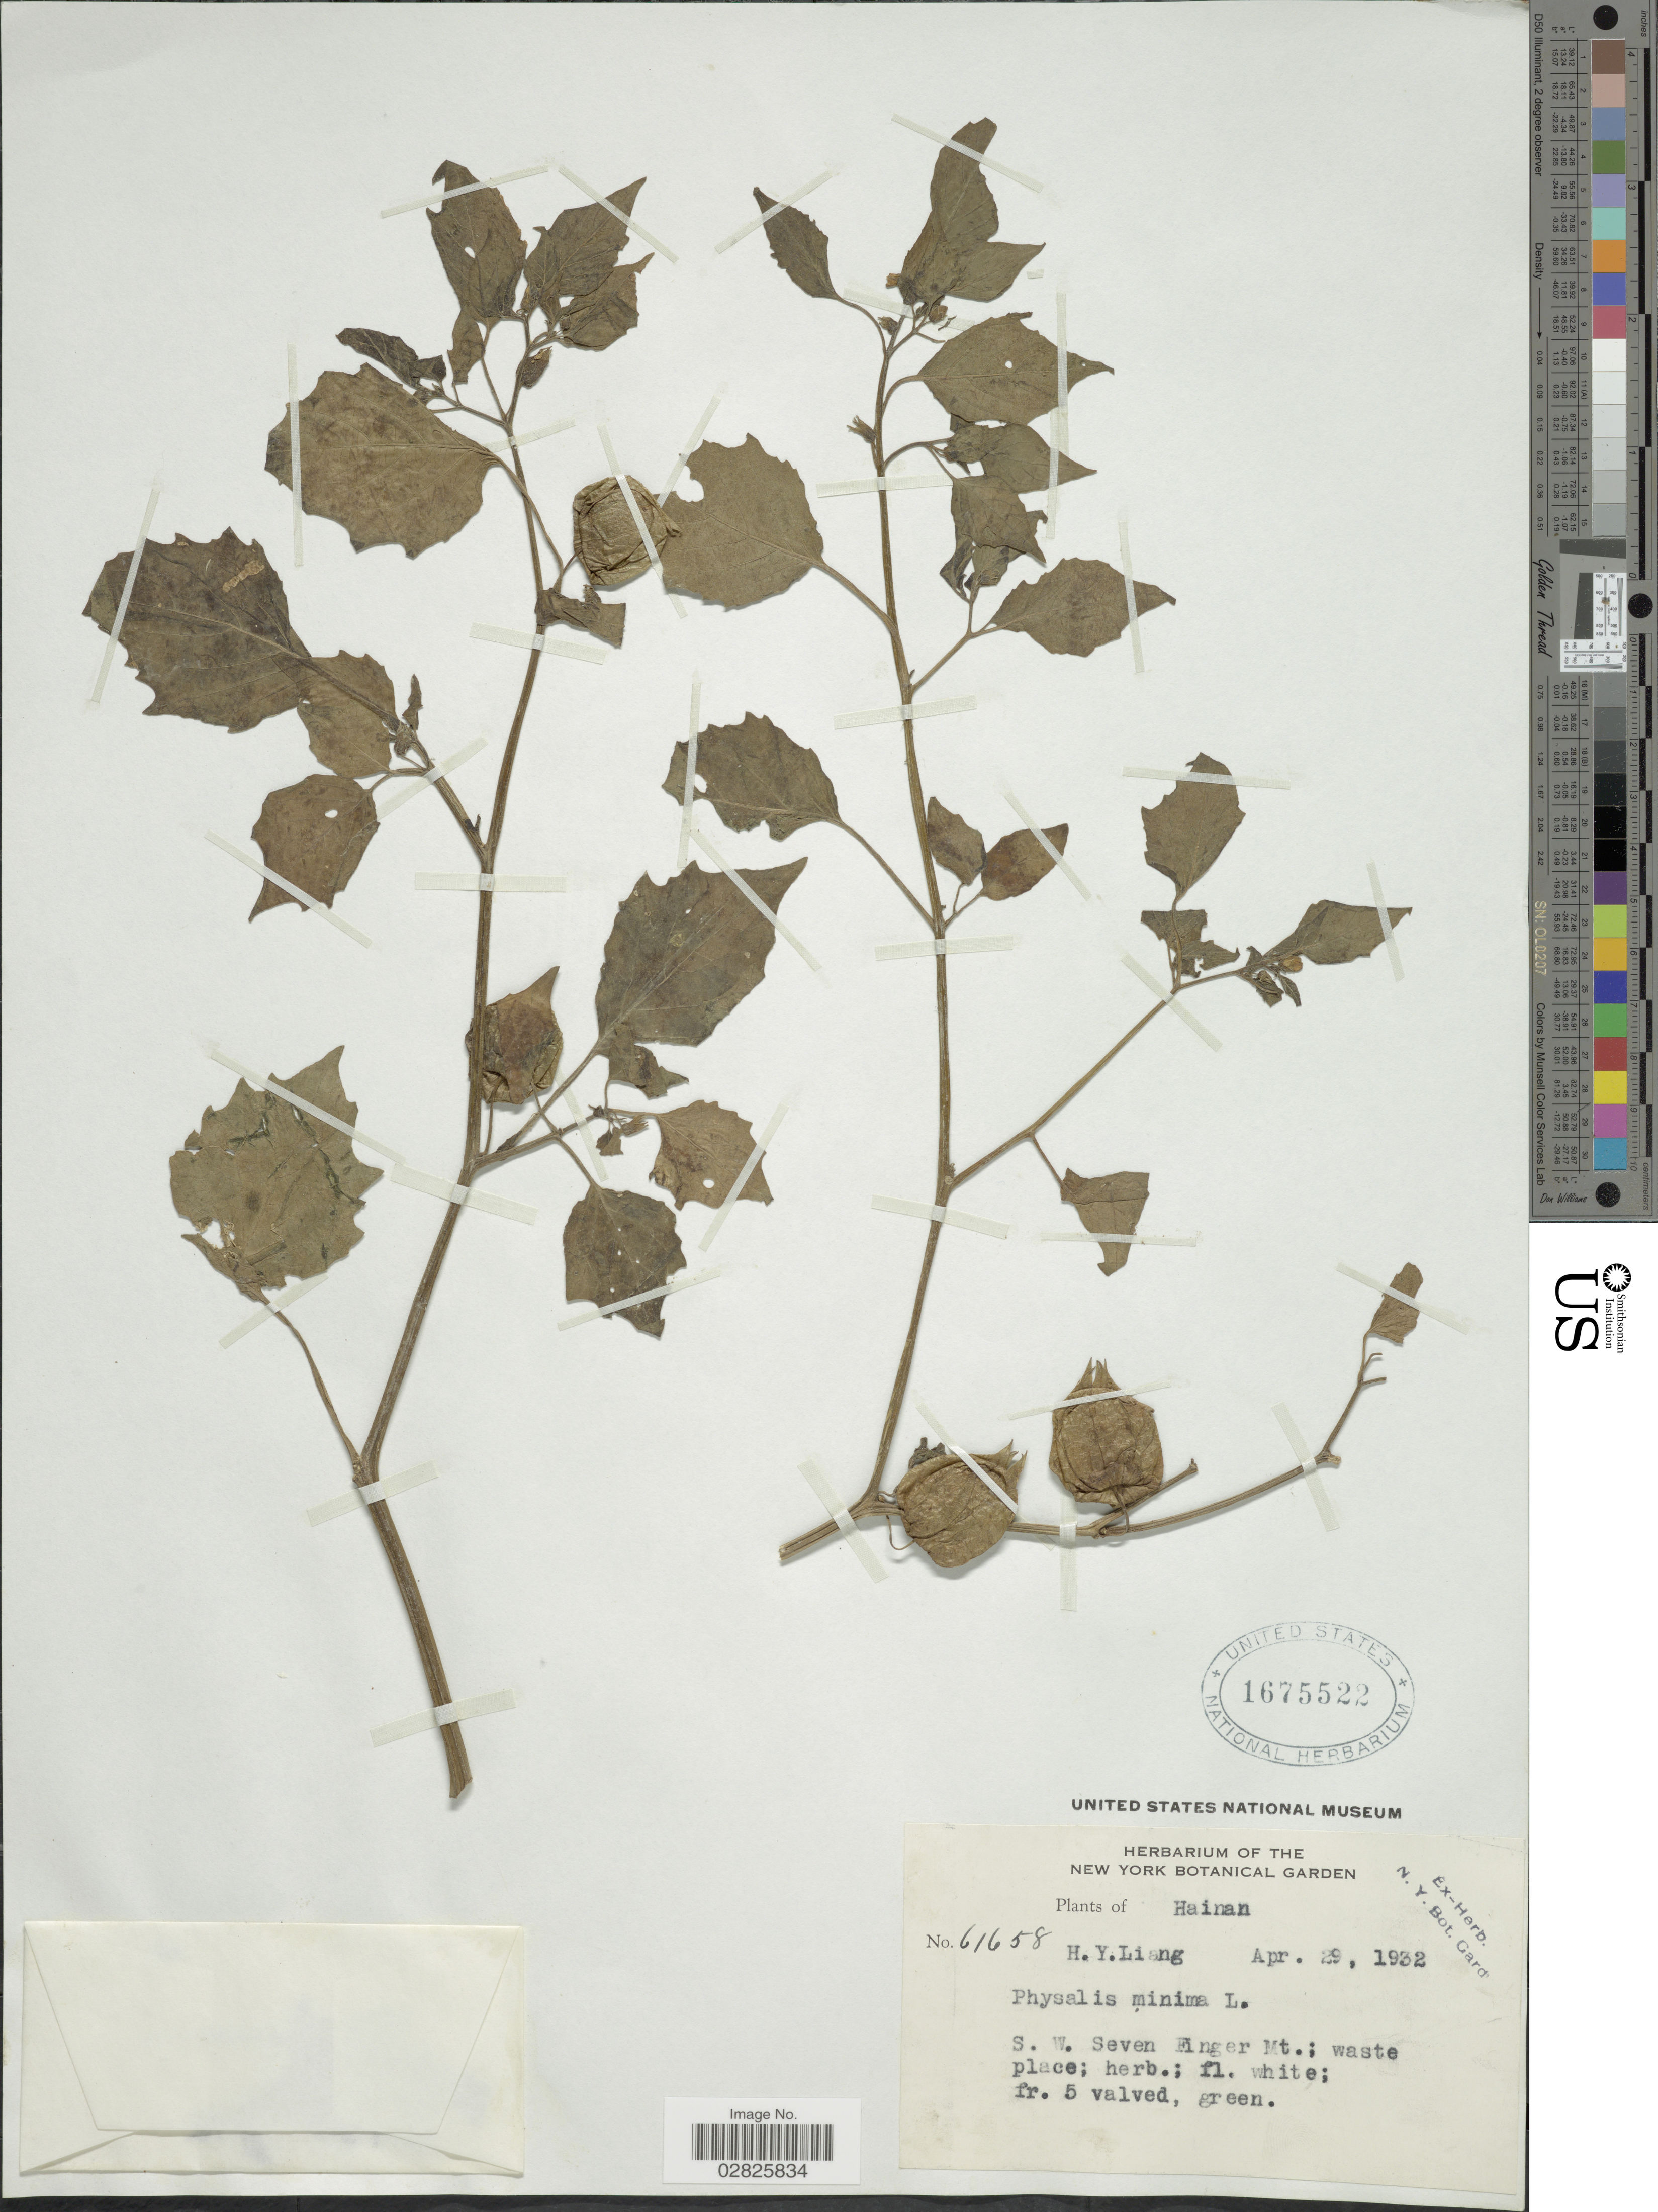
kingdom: Plantae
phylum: Tracheophyta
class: Magnoliopsida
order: Solanales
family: Solanaceae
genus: Physalis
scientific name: Physalis minima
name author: L.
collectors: H. Y. Liang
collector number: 61658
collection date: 1932-04-29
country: China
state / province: Hainan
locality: S. W. Seven Finger Mt.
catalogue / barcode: US 1675522